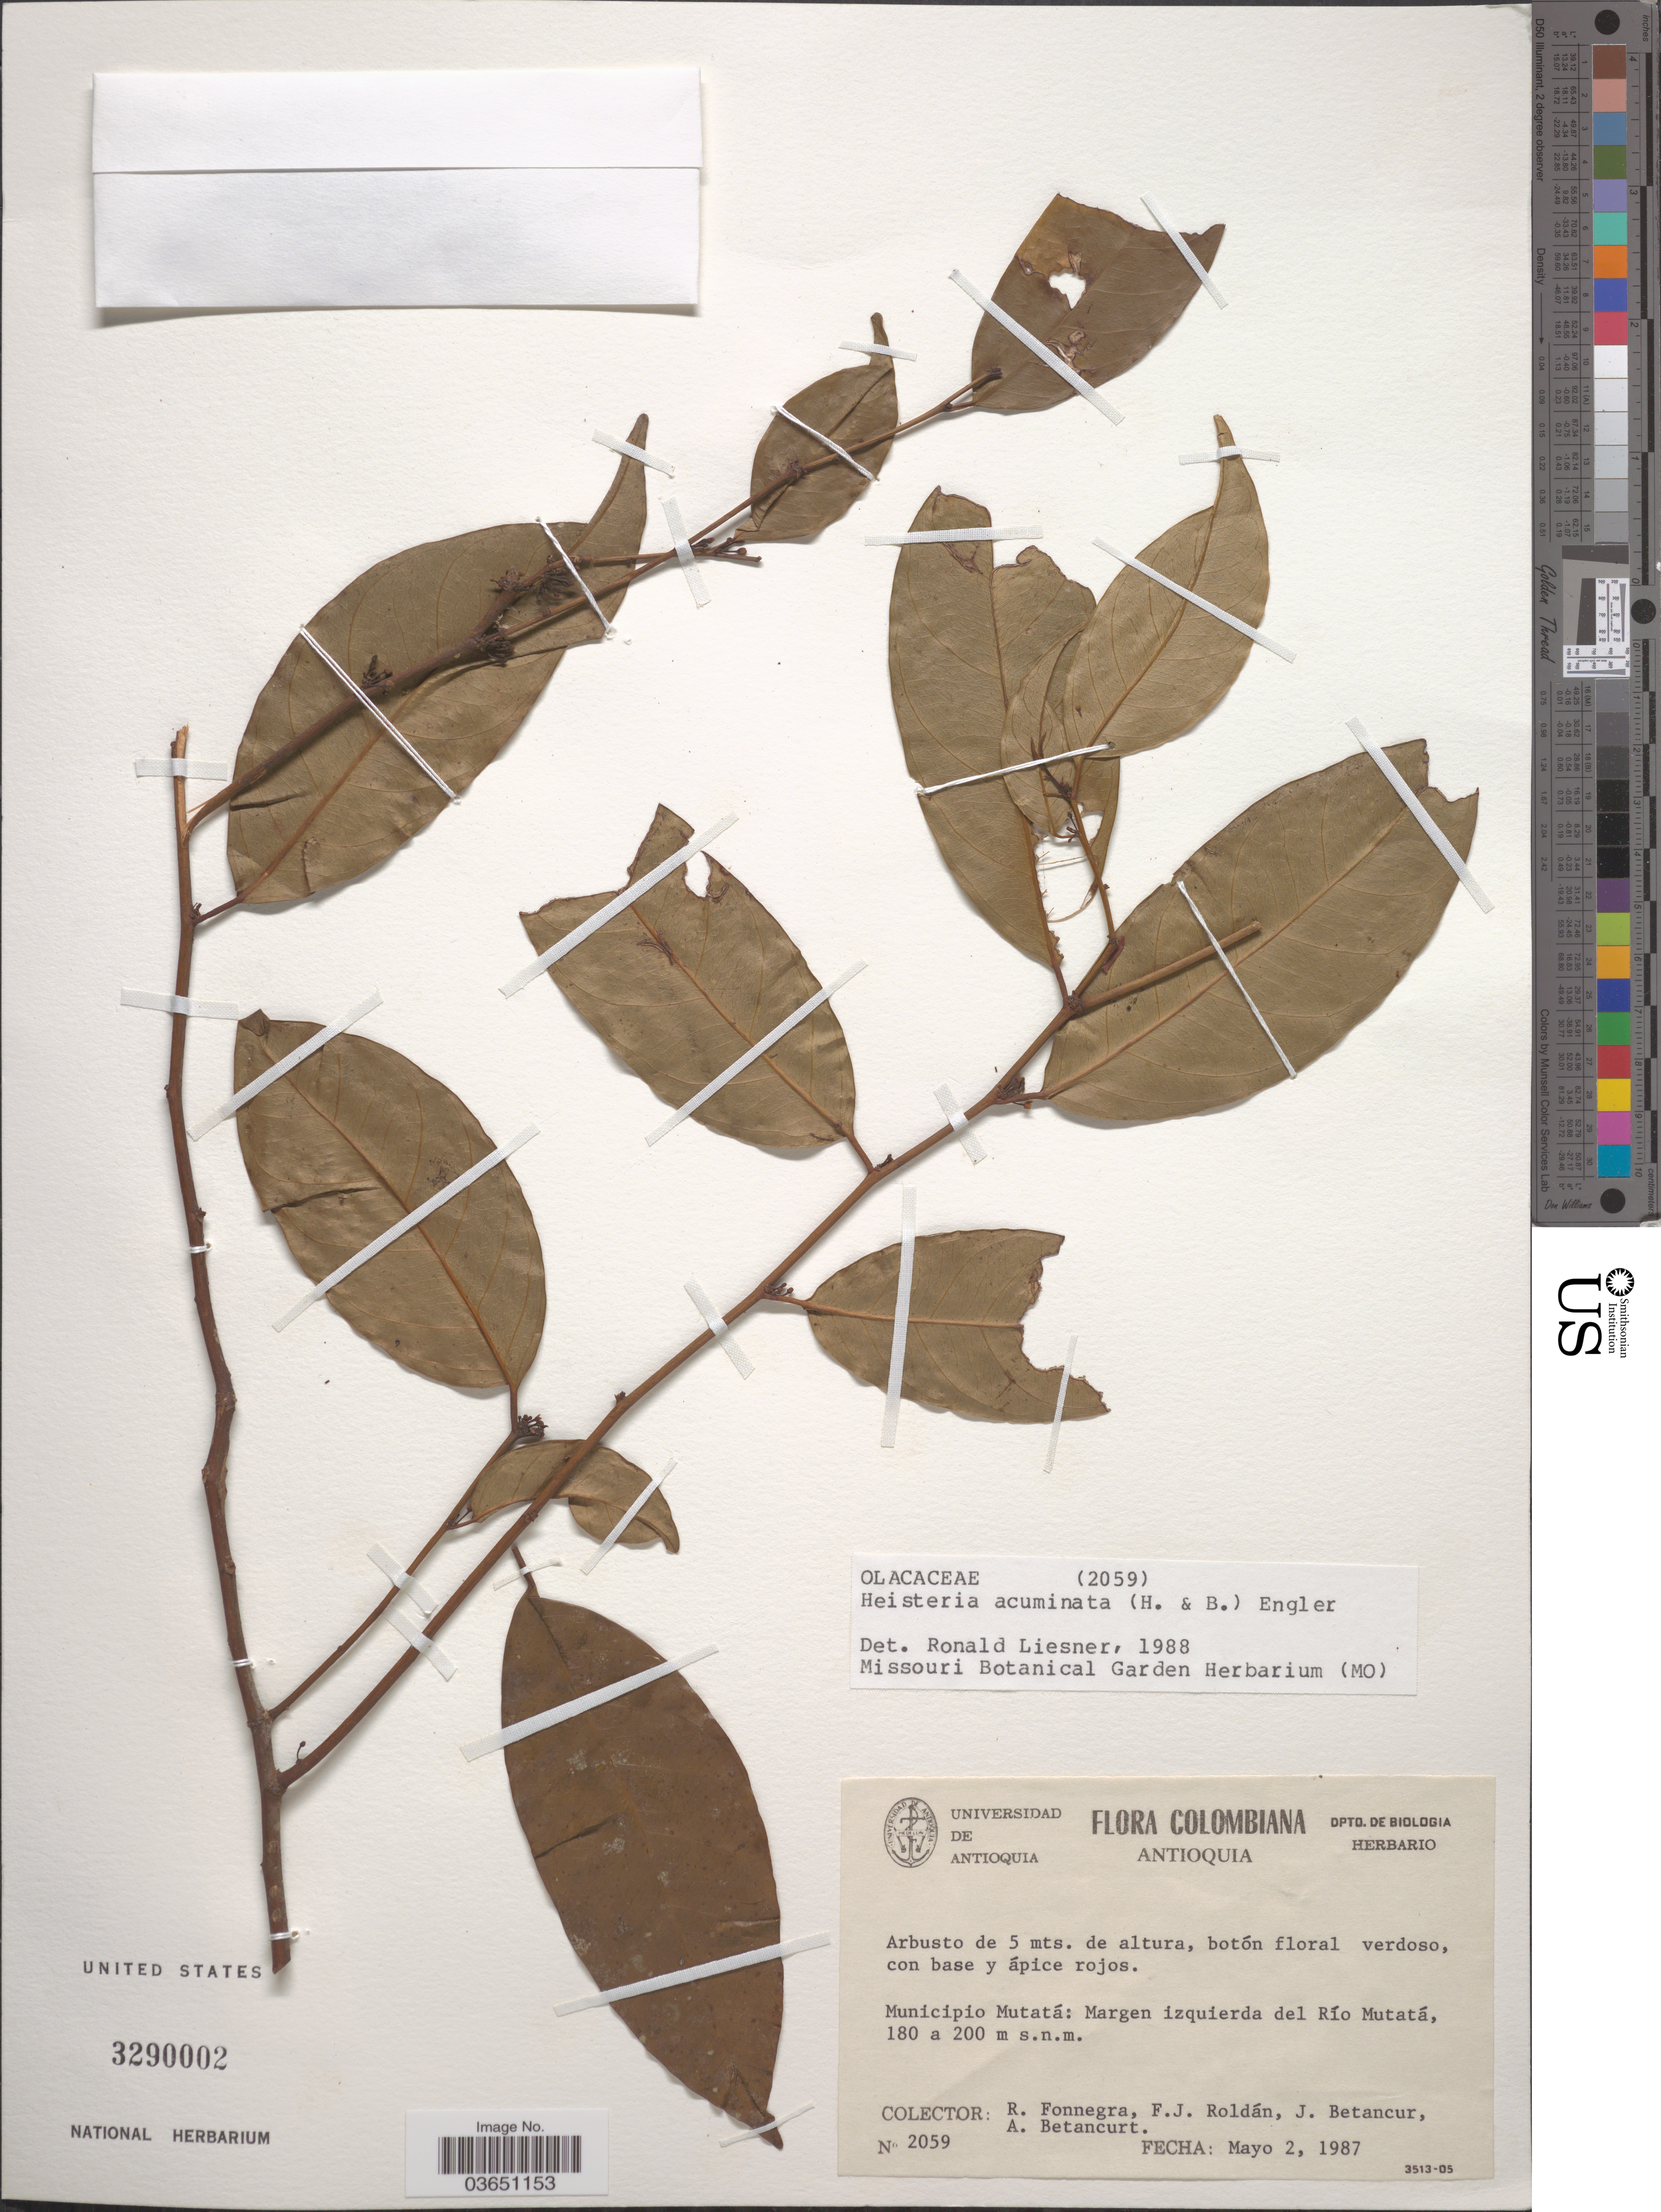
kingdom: Plantae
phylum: Tracheophyta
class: Magnoliopsida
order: Santalales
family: Erythropalaceae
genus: Heisteria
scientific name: Heisteria acuminata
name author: (Humb. & Bonpl.) Engl.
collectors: R. Fonnegra, F. J. Roldán, J. Betancur & A. Betancurt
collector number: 2059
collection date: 1987-05-02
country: Colombia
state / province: Antioquia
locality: Municipio Mutatá: Margen izquierda del Río Mutatá.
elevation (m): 180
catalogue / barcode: US 3290002